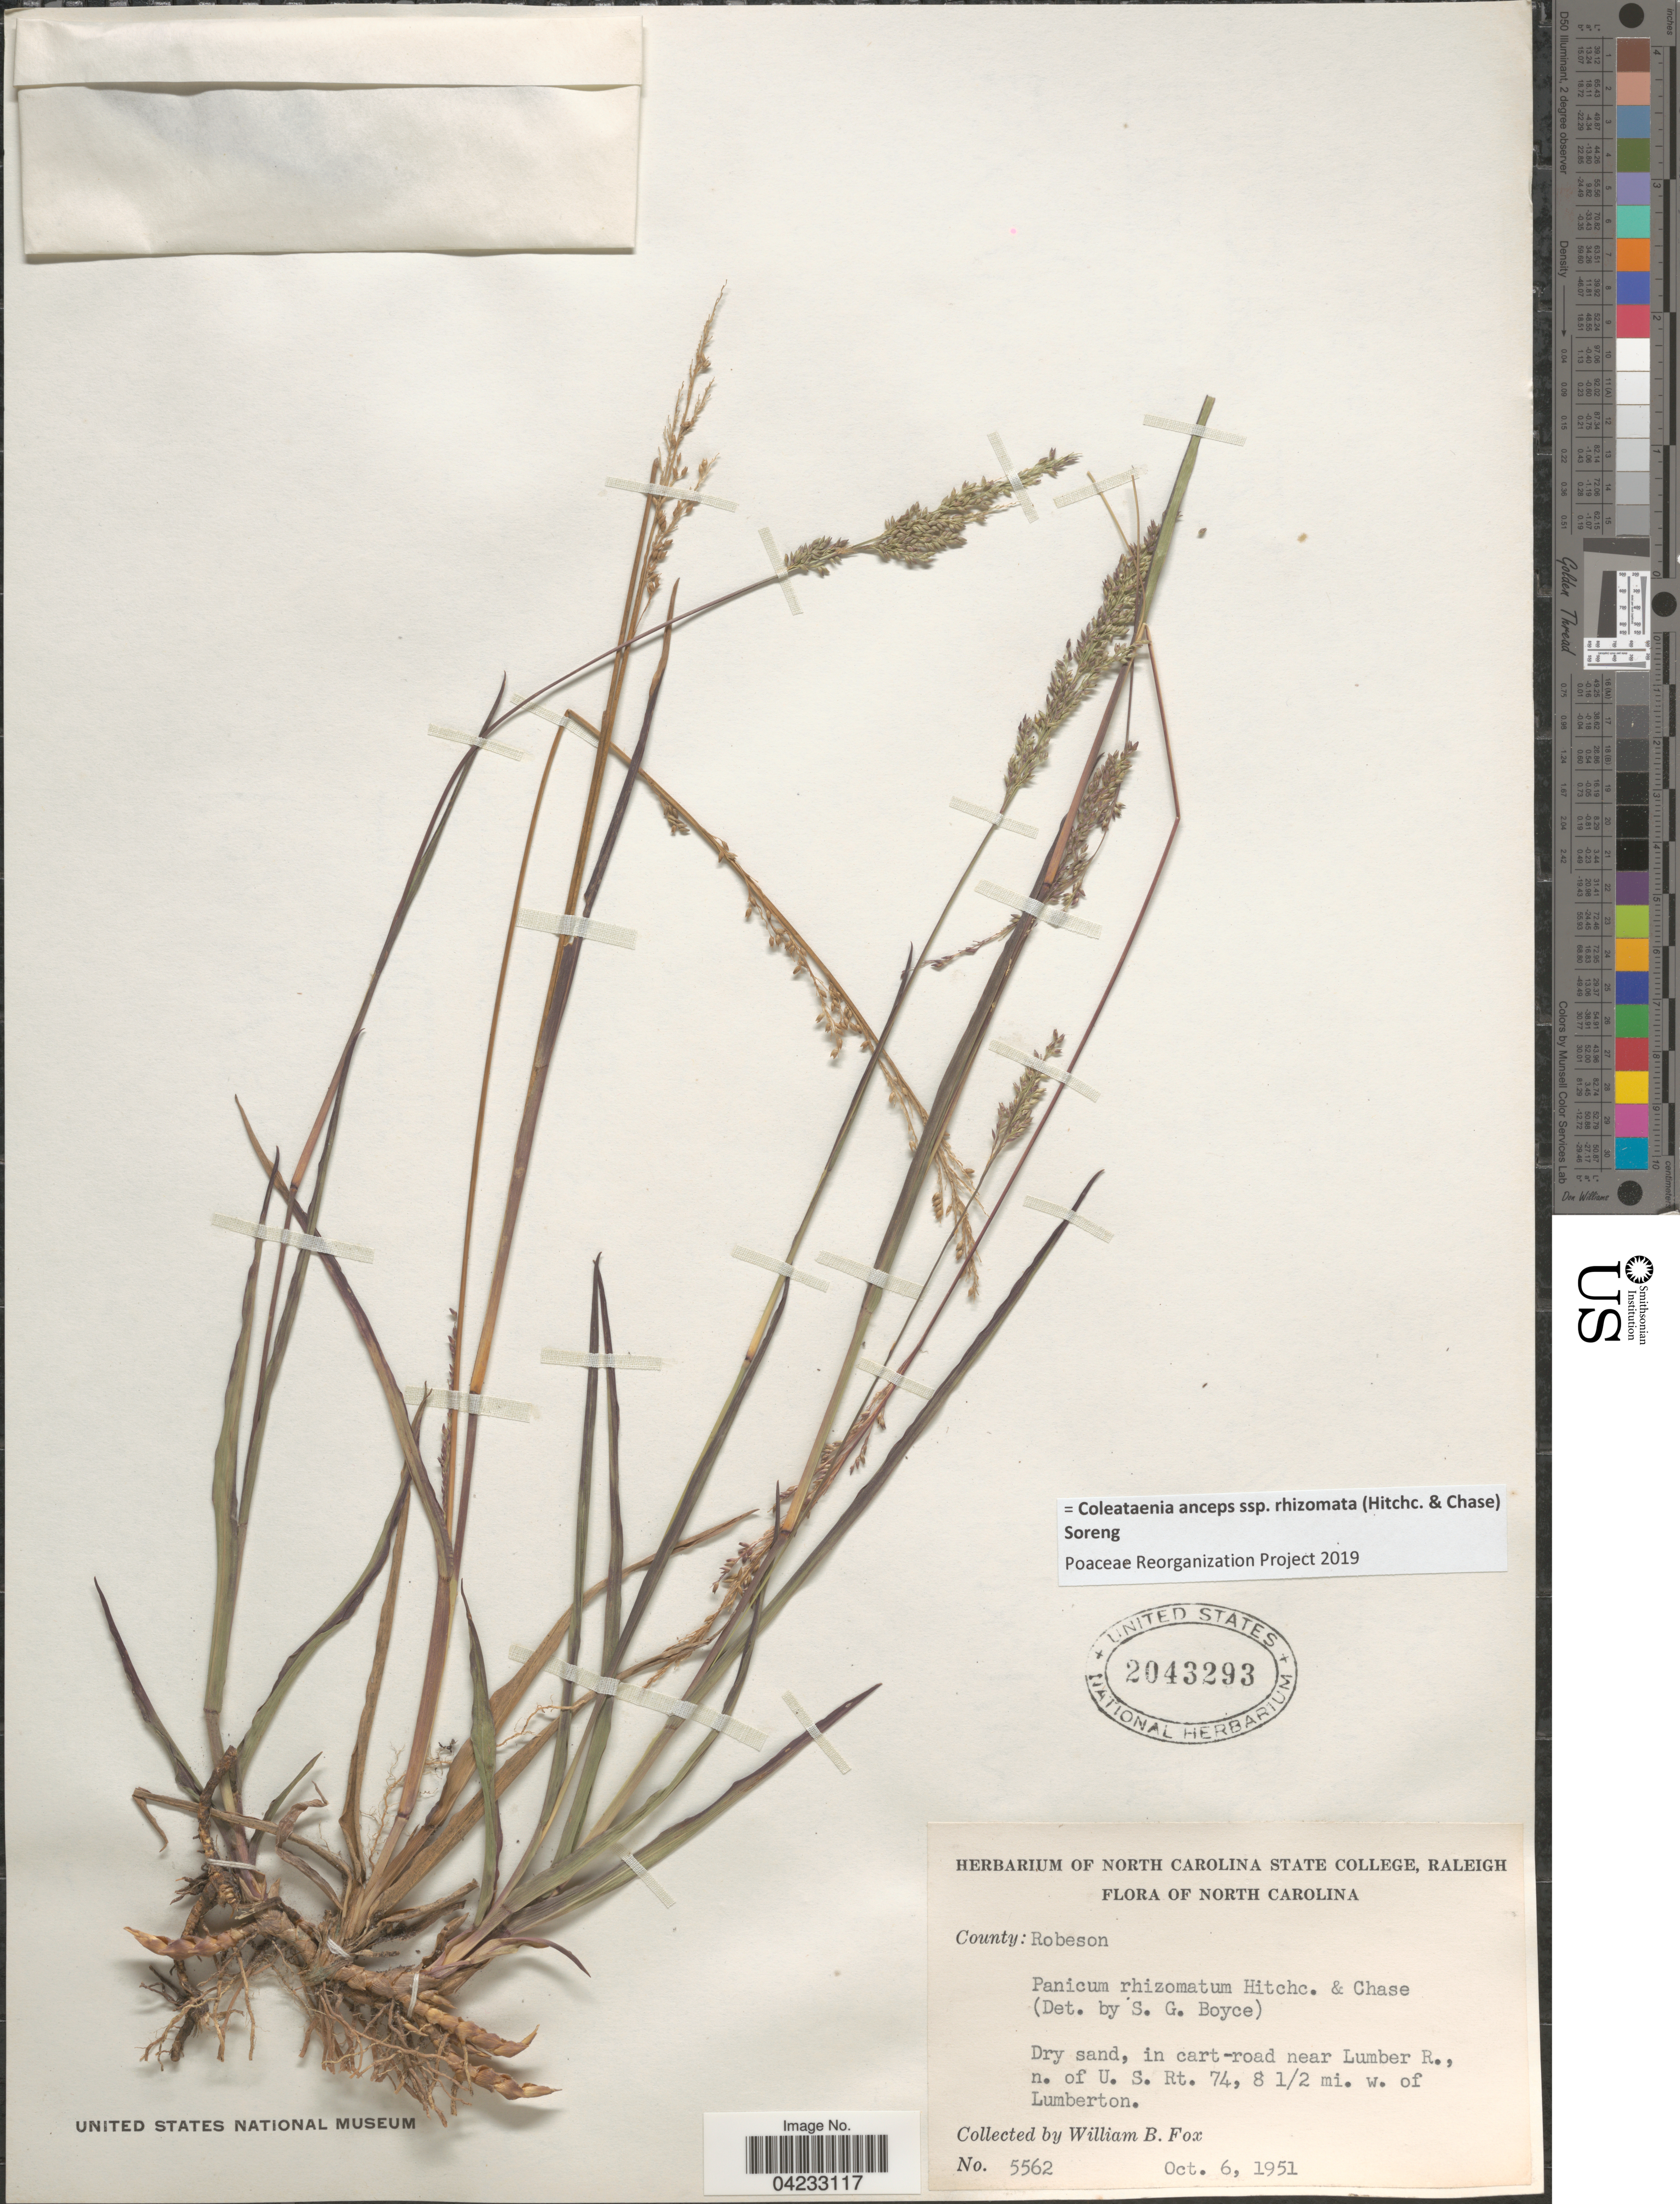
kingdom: Plantae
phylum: Tracheophyta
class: Liliopsida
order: Poales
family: Poaceae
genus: Coleataenia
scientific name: Coleataenia anceps subsp. rhizomata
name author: (Hitchc. & Chase) Soreng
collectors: W. B. Fox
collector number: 5562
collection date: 1951-10-06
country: United States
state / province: North Carolina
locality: County; Robeson. In cart-road near Lumber R., n. of U. S. Rt. 74, 8 1/2 mi. w. of Lumberton.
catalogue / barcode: US 2043293